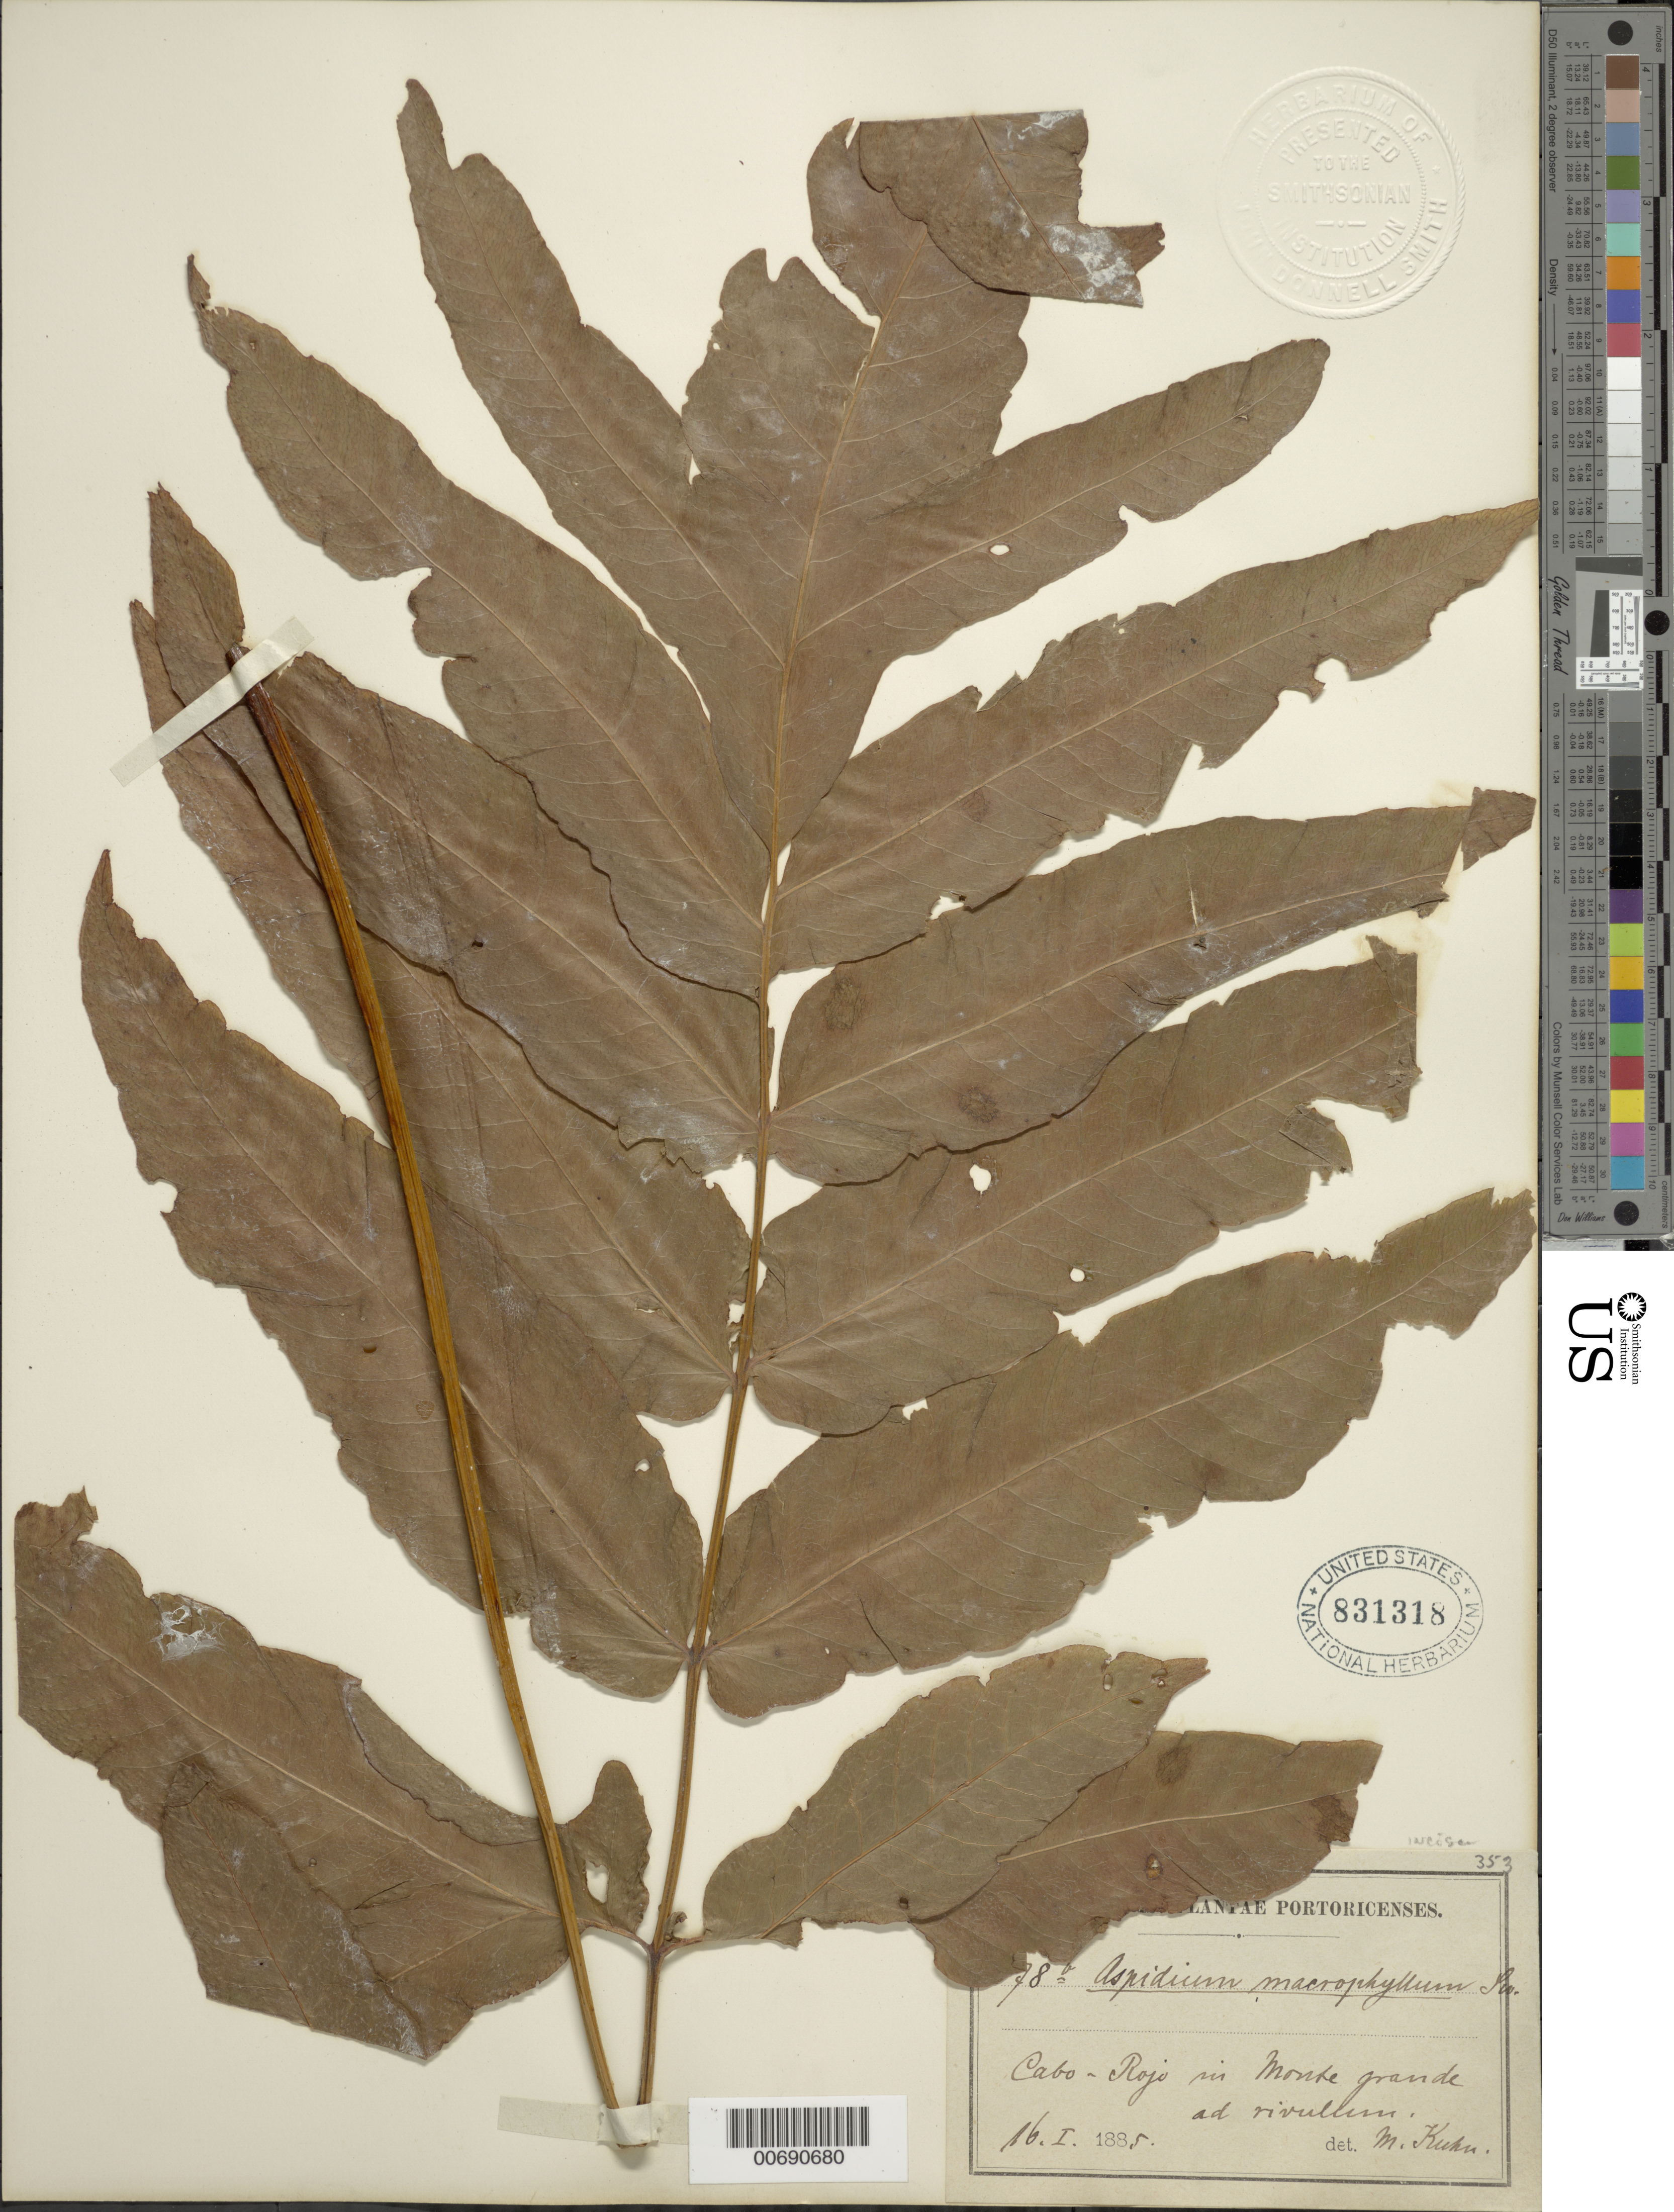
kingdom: Plantae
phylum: Tracheophyta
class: Polypodiopsida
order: Polypodiales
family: Tectariaceae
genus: Tectaria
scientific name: Tectaria incisa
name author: Cav.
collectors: P. Sintenis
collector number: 478 b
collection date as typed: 16 Jan 1885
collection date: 1885-01-16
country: Puerto Rico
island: Greater Antilles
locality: Cabo Rojo.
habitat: in Monte grande ad rivulum.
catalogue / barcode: US 831318